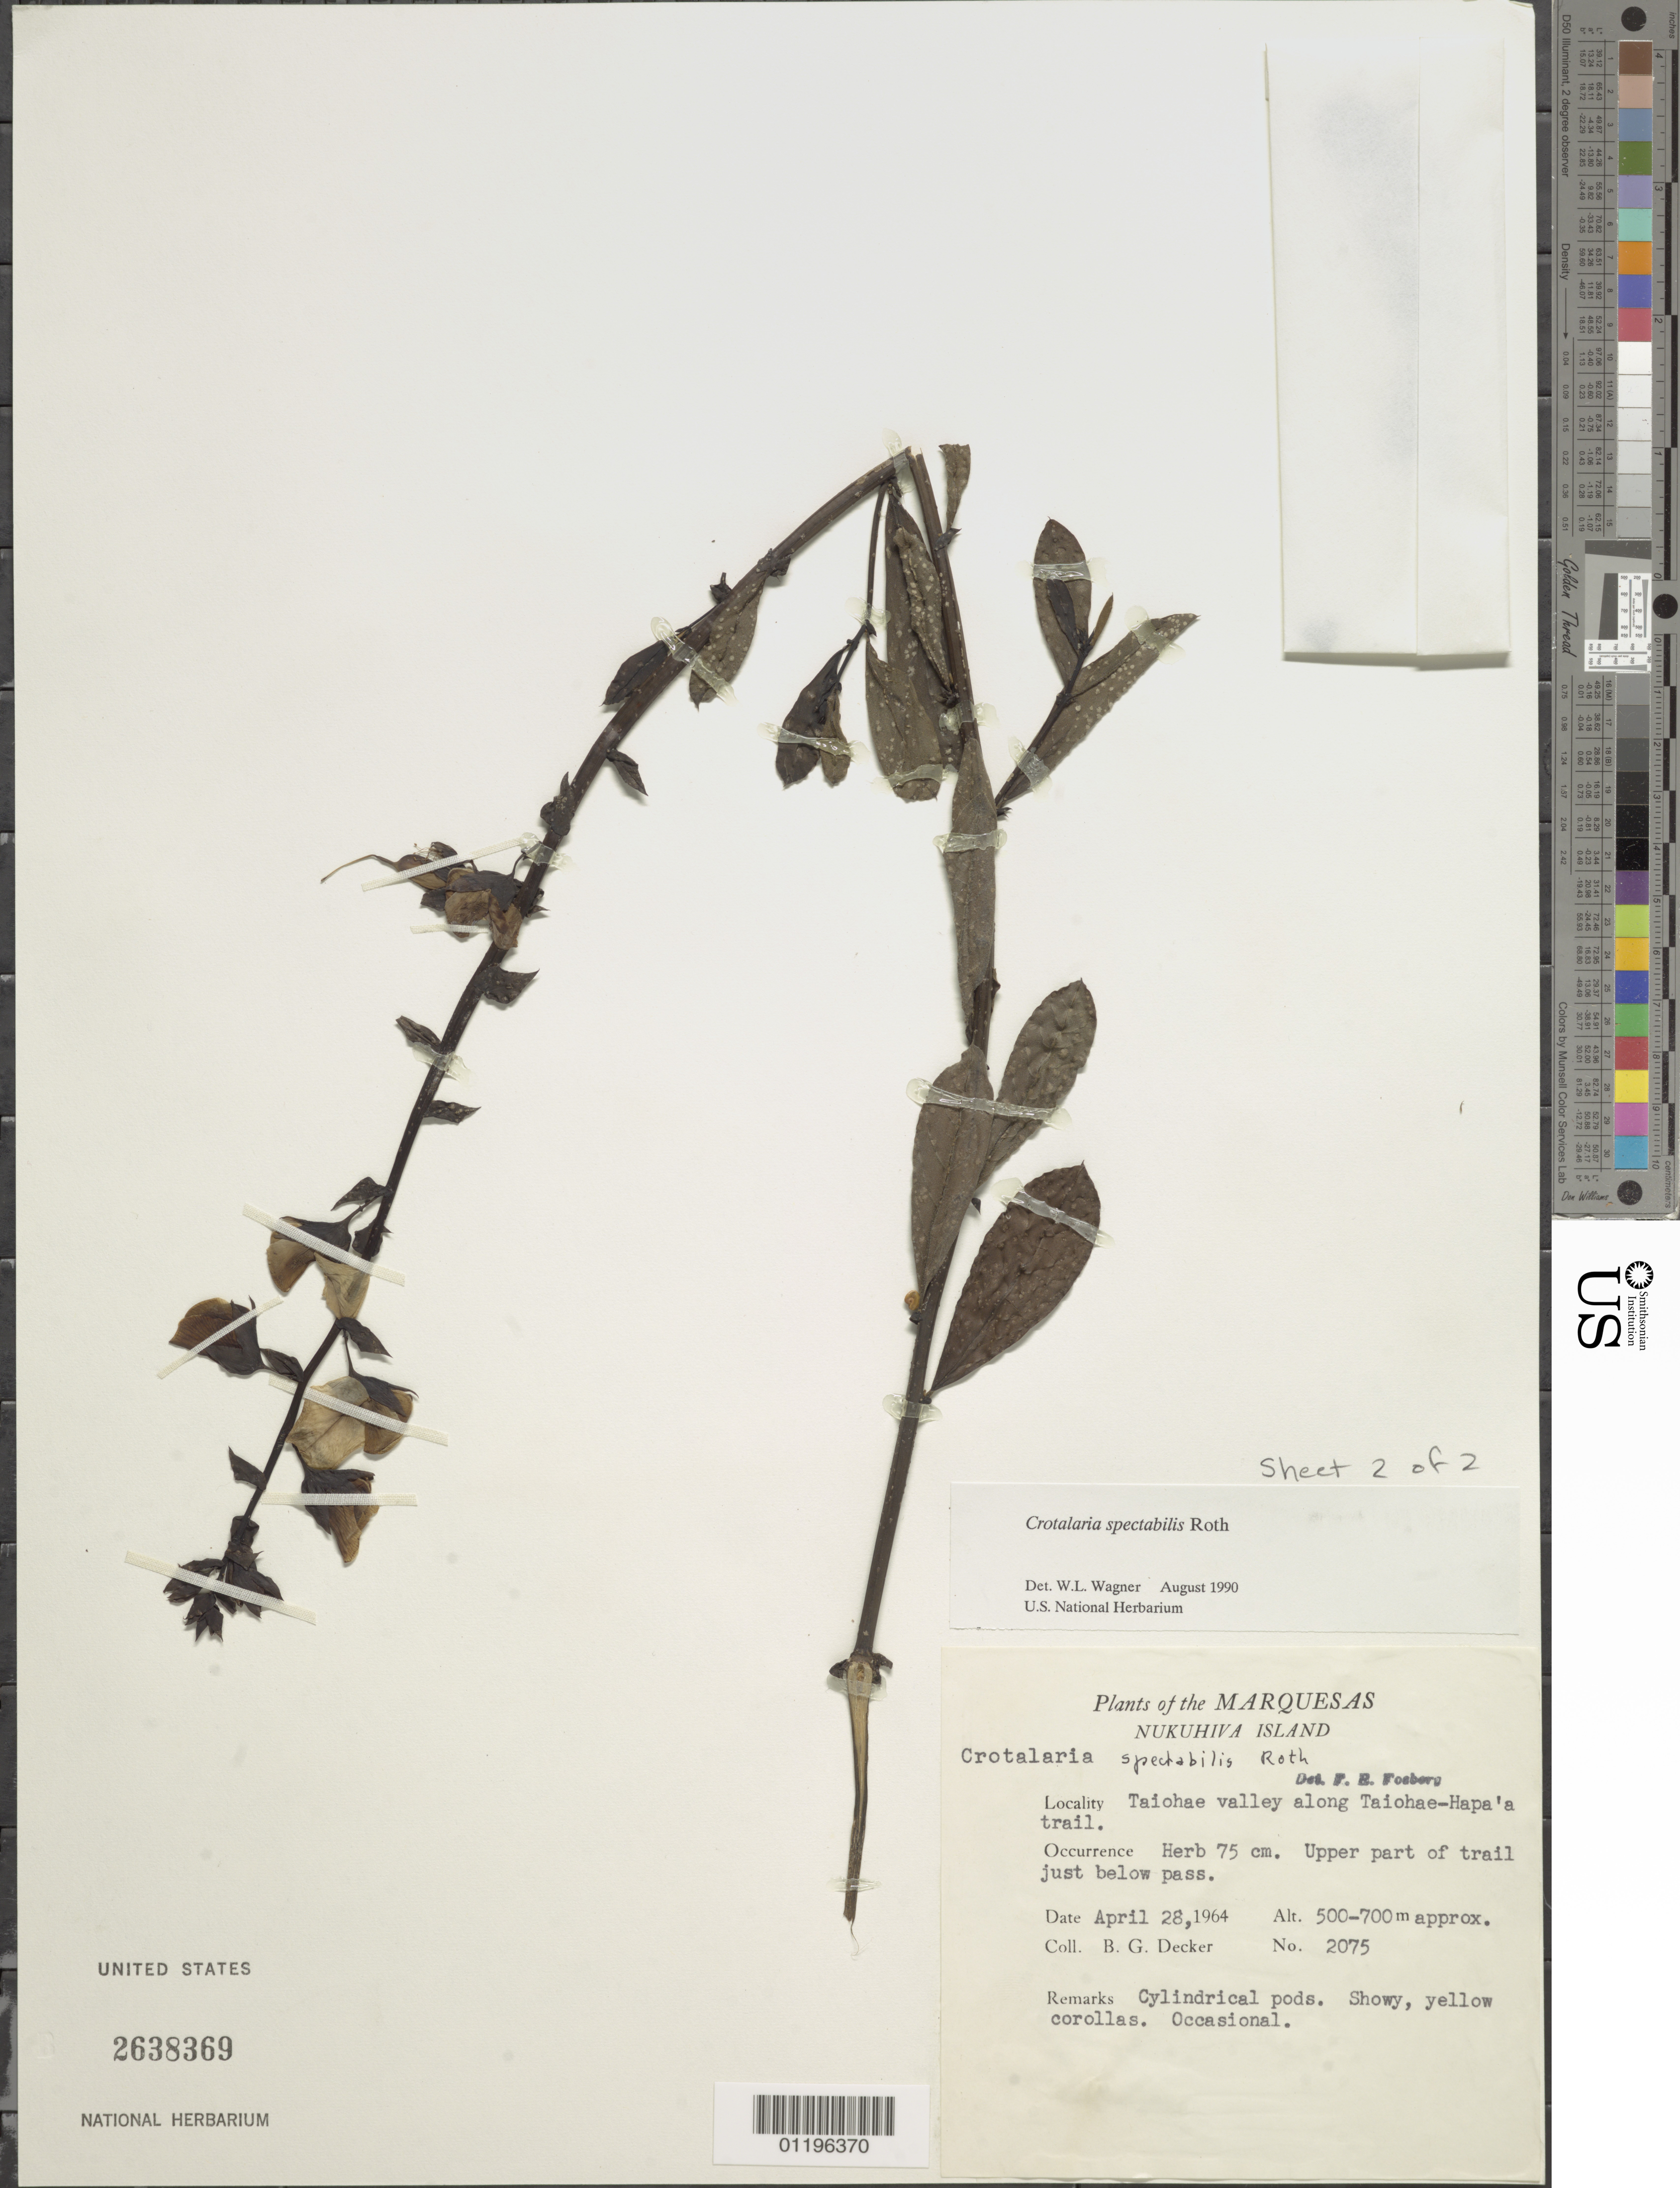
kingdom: Plantae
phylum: Tracheophyta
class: Magnoliopsida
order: Fabales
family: Fabaceae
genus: Crotalaria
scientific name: Crotalaria spectabilis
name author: Roth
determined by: Wagner, W. L., (BOT), Smithsonian Institution - National Museum of Natural History (UNITED STATES)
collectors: B. G. Decker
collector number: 2075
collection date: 1964-04-28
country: French Polynesia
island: Nuku Hiva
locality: Taiohae Valley along Taiohae-Hapa'a Trail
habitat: Upper part of trail just below pass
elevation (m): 500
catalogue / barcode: US 2638369